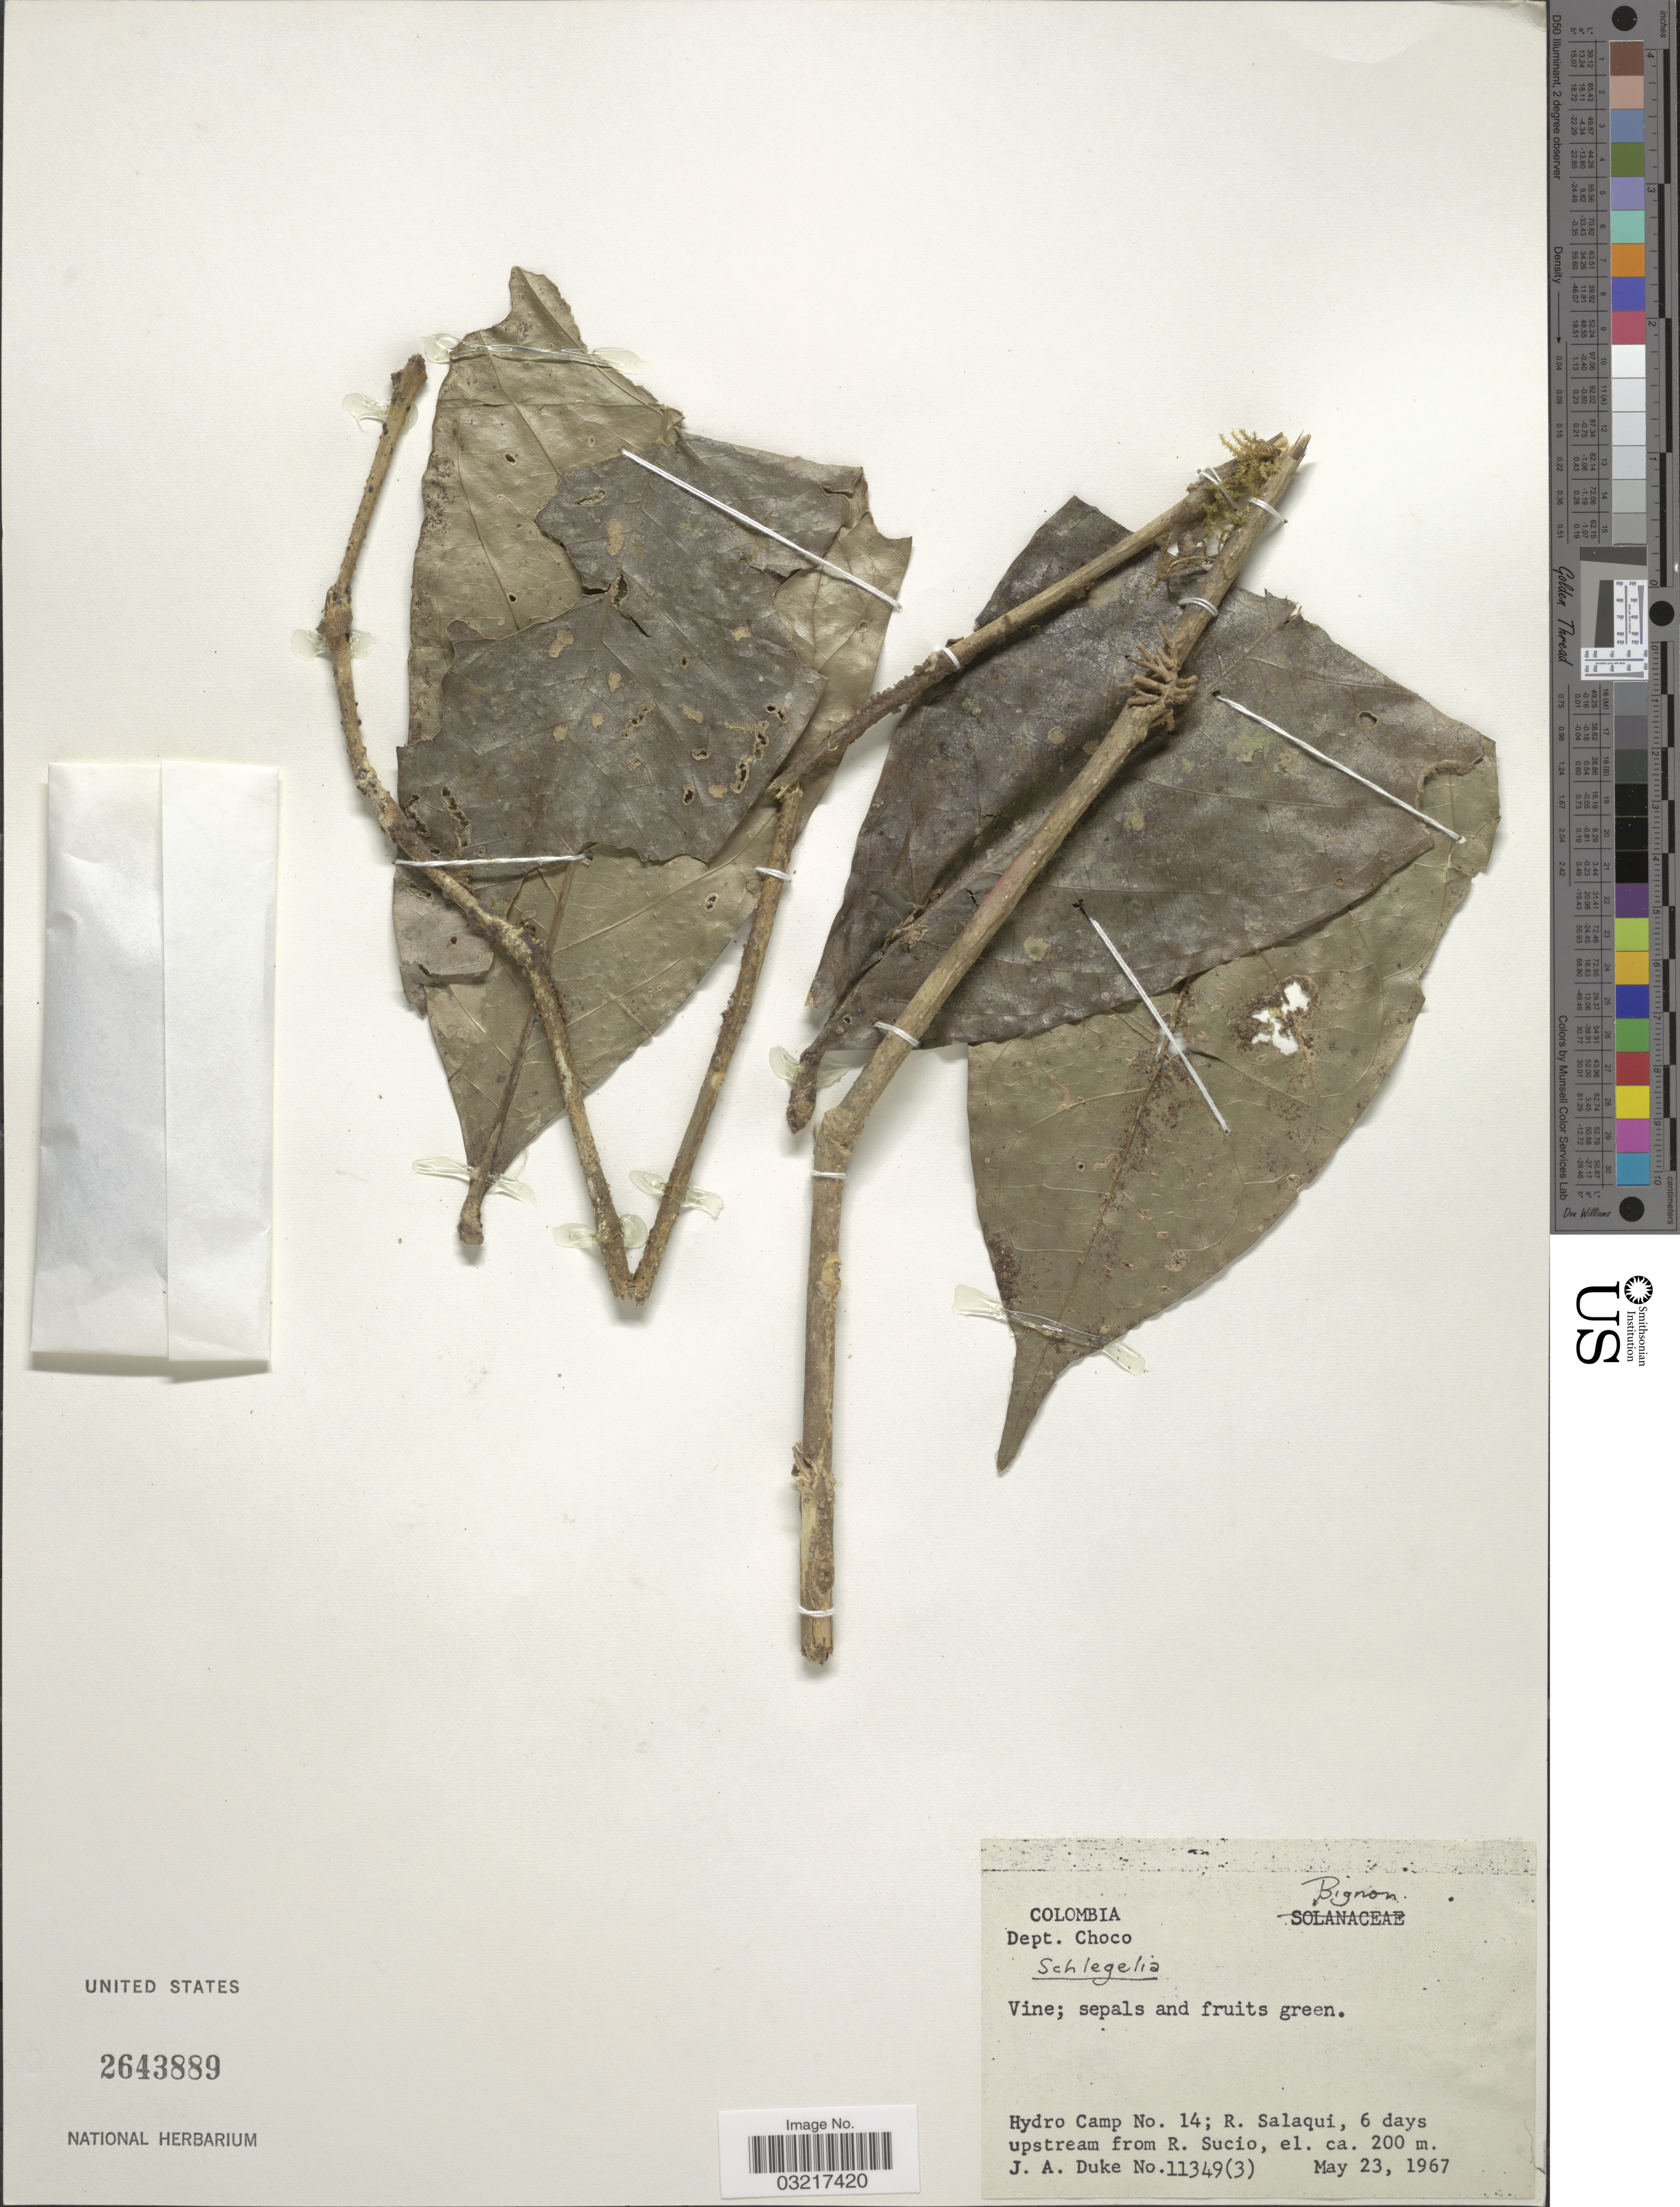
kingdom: Plantae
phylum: Tracheophyta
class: Magnoliopsida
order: Lamiales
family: Schlegeliaceae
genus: Schlegelia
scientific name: Schlegelia sp.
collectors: J. A. Duke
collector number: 11349(3)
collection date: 1967-05-23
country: Colombia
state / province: Chocó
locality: Dept. Choco. Hydro Camp No. 14; R. Salaqui, 6 days upstream from R. Sucio.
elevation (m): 200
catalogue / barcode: US 2643889